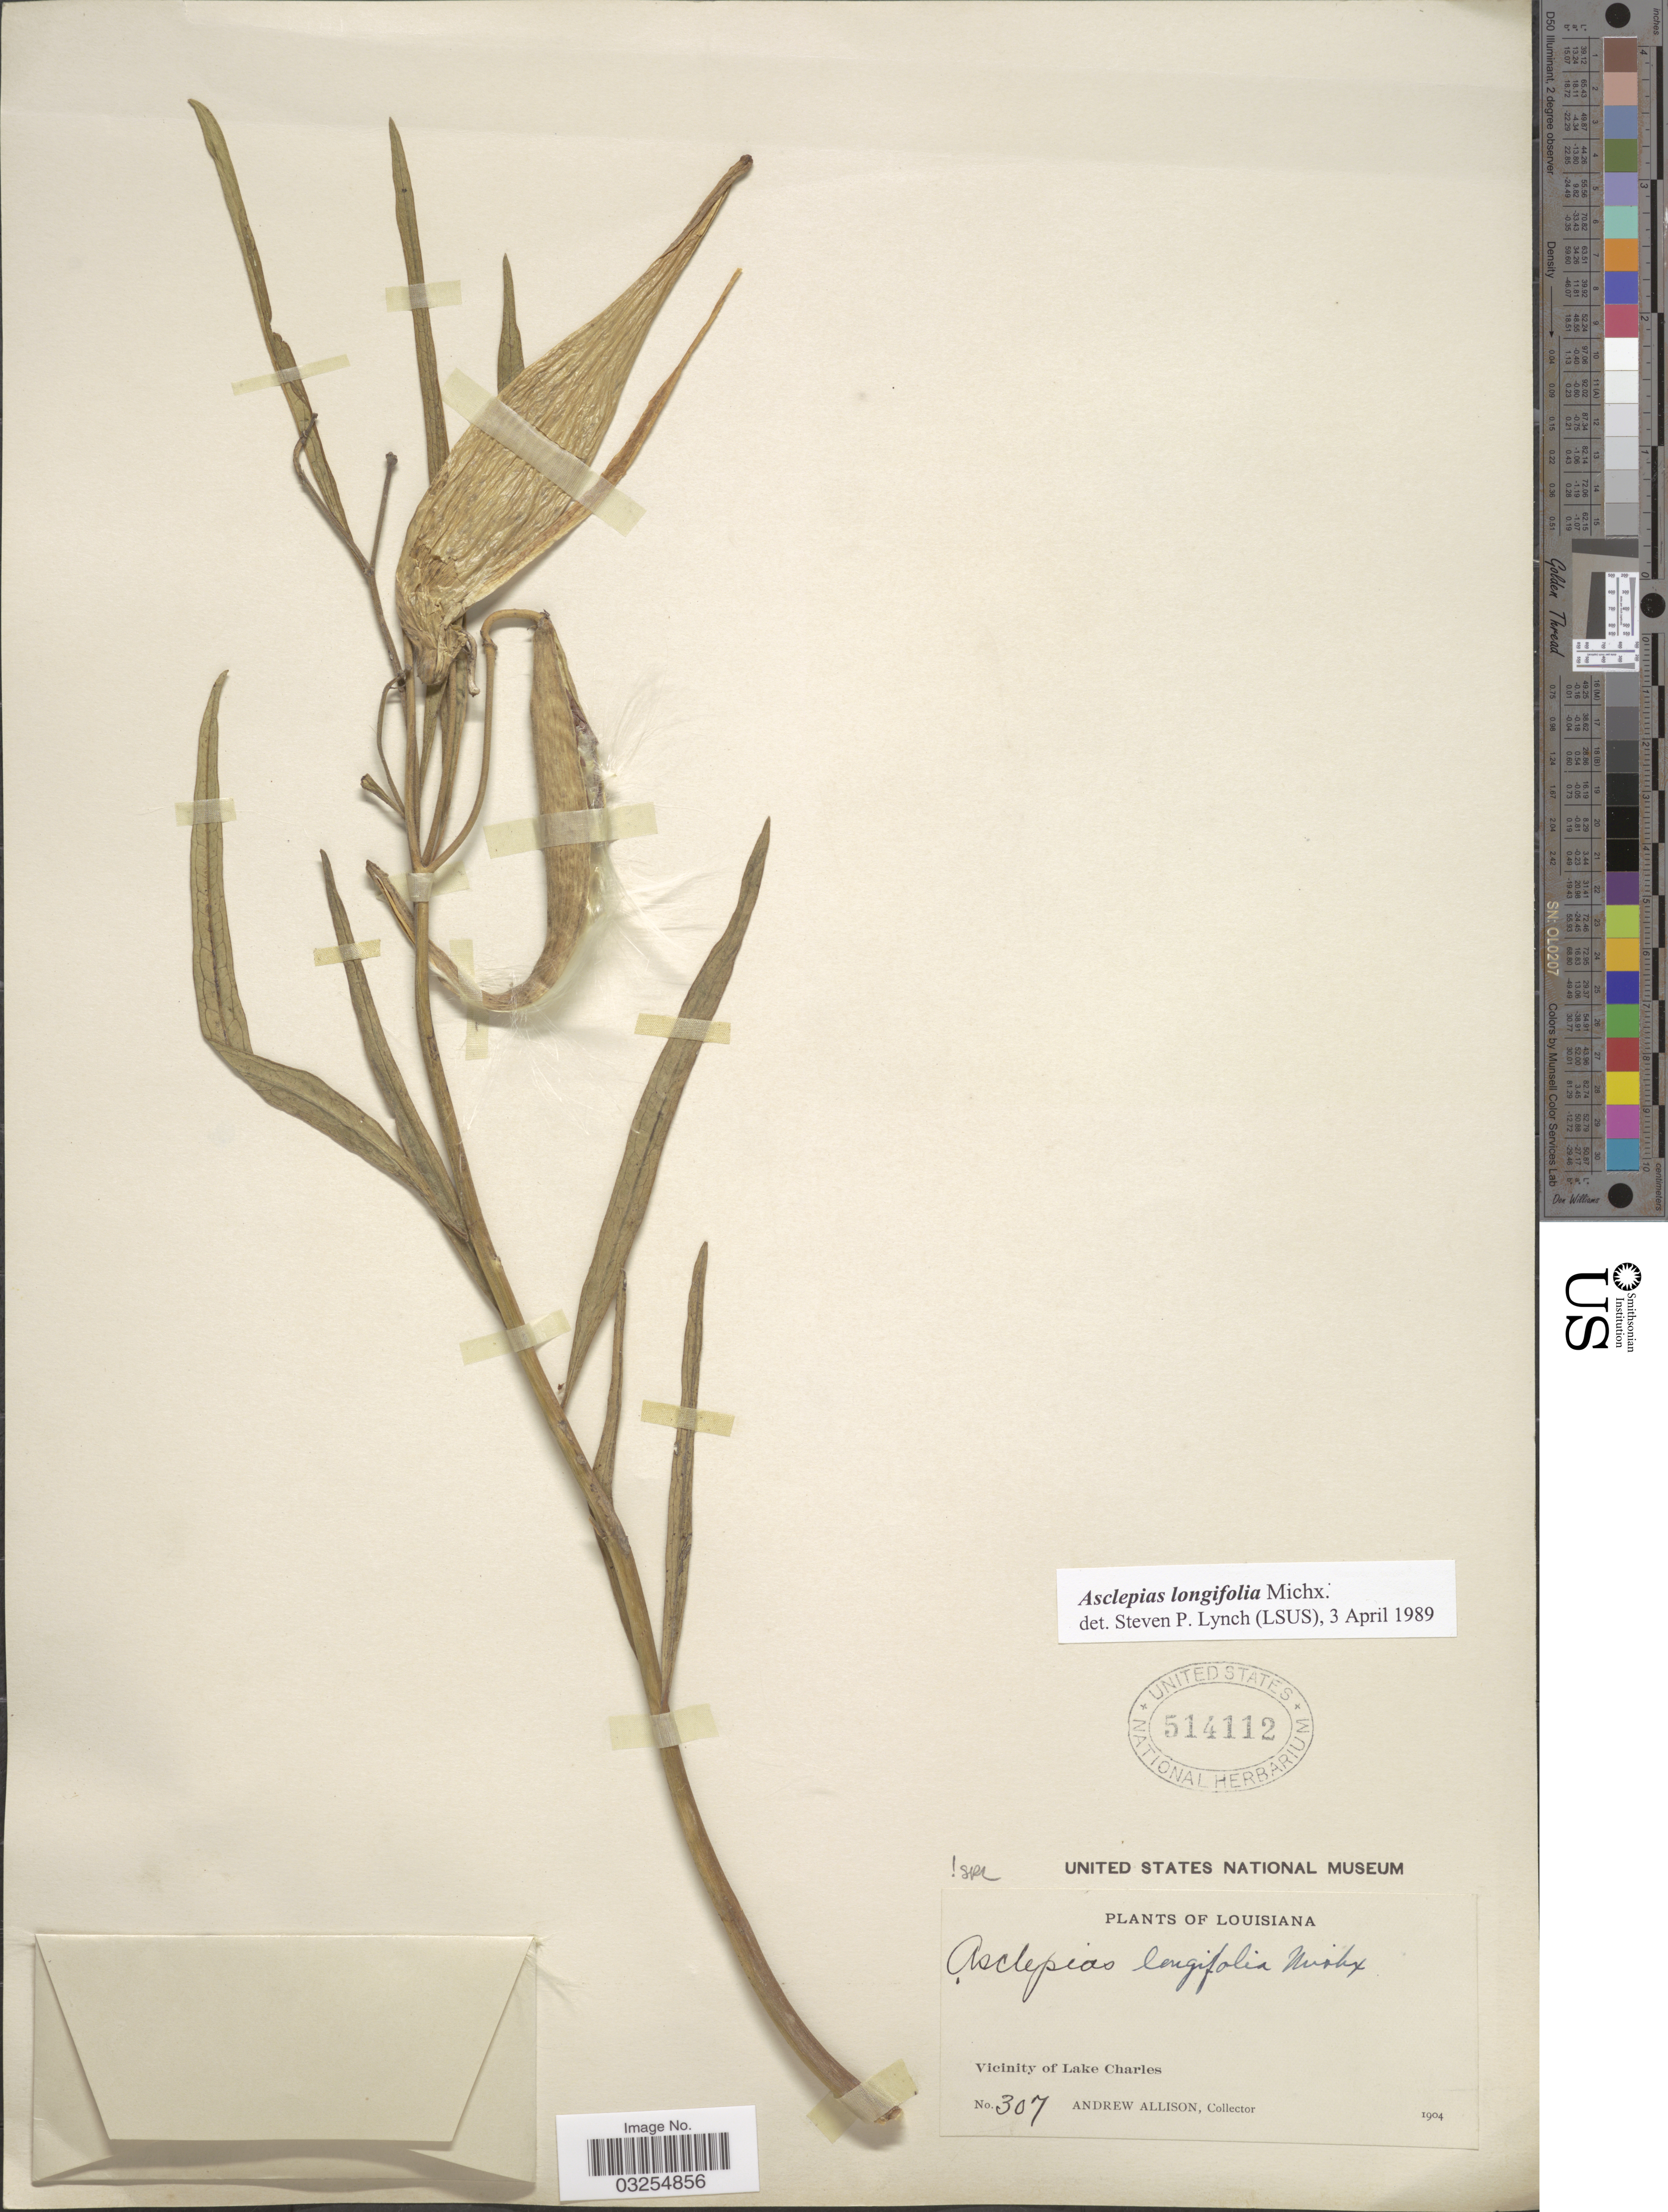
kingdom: Plantae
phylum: Tracheophyta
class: Magnoliopsida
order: Gentianales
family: Apocynaceae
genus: Asclepias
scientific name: Asclepias longifolia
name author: Michx.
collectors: A. Allison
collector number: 307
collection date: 1904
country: United States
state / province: Louisiana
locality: Vicinity of Lake Charles.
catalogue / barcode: US 514112